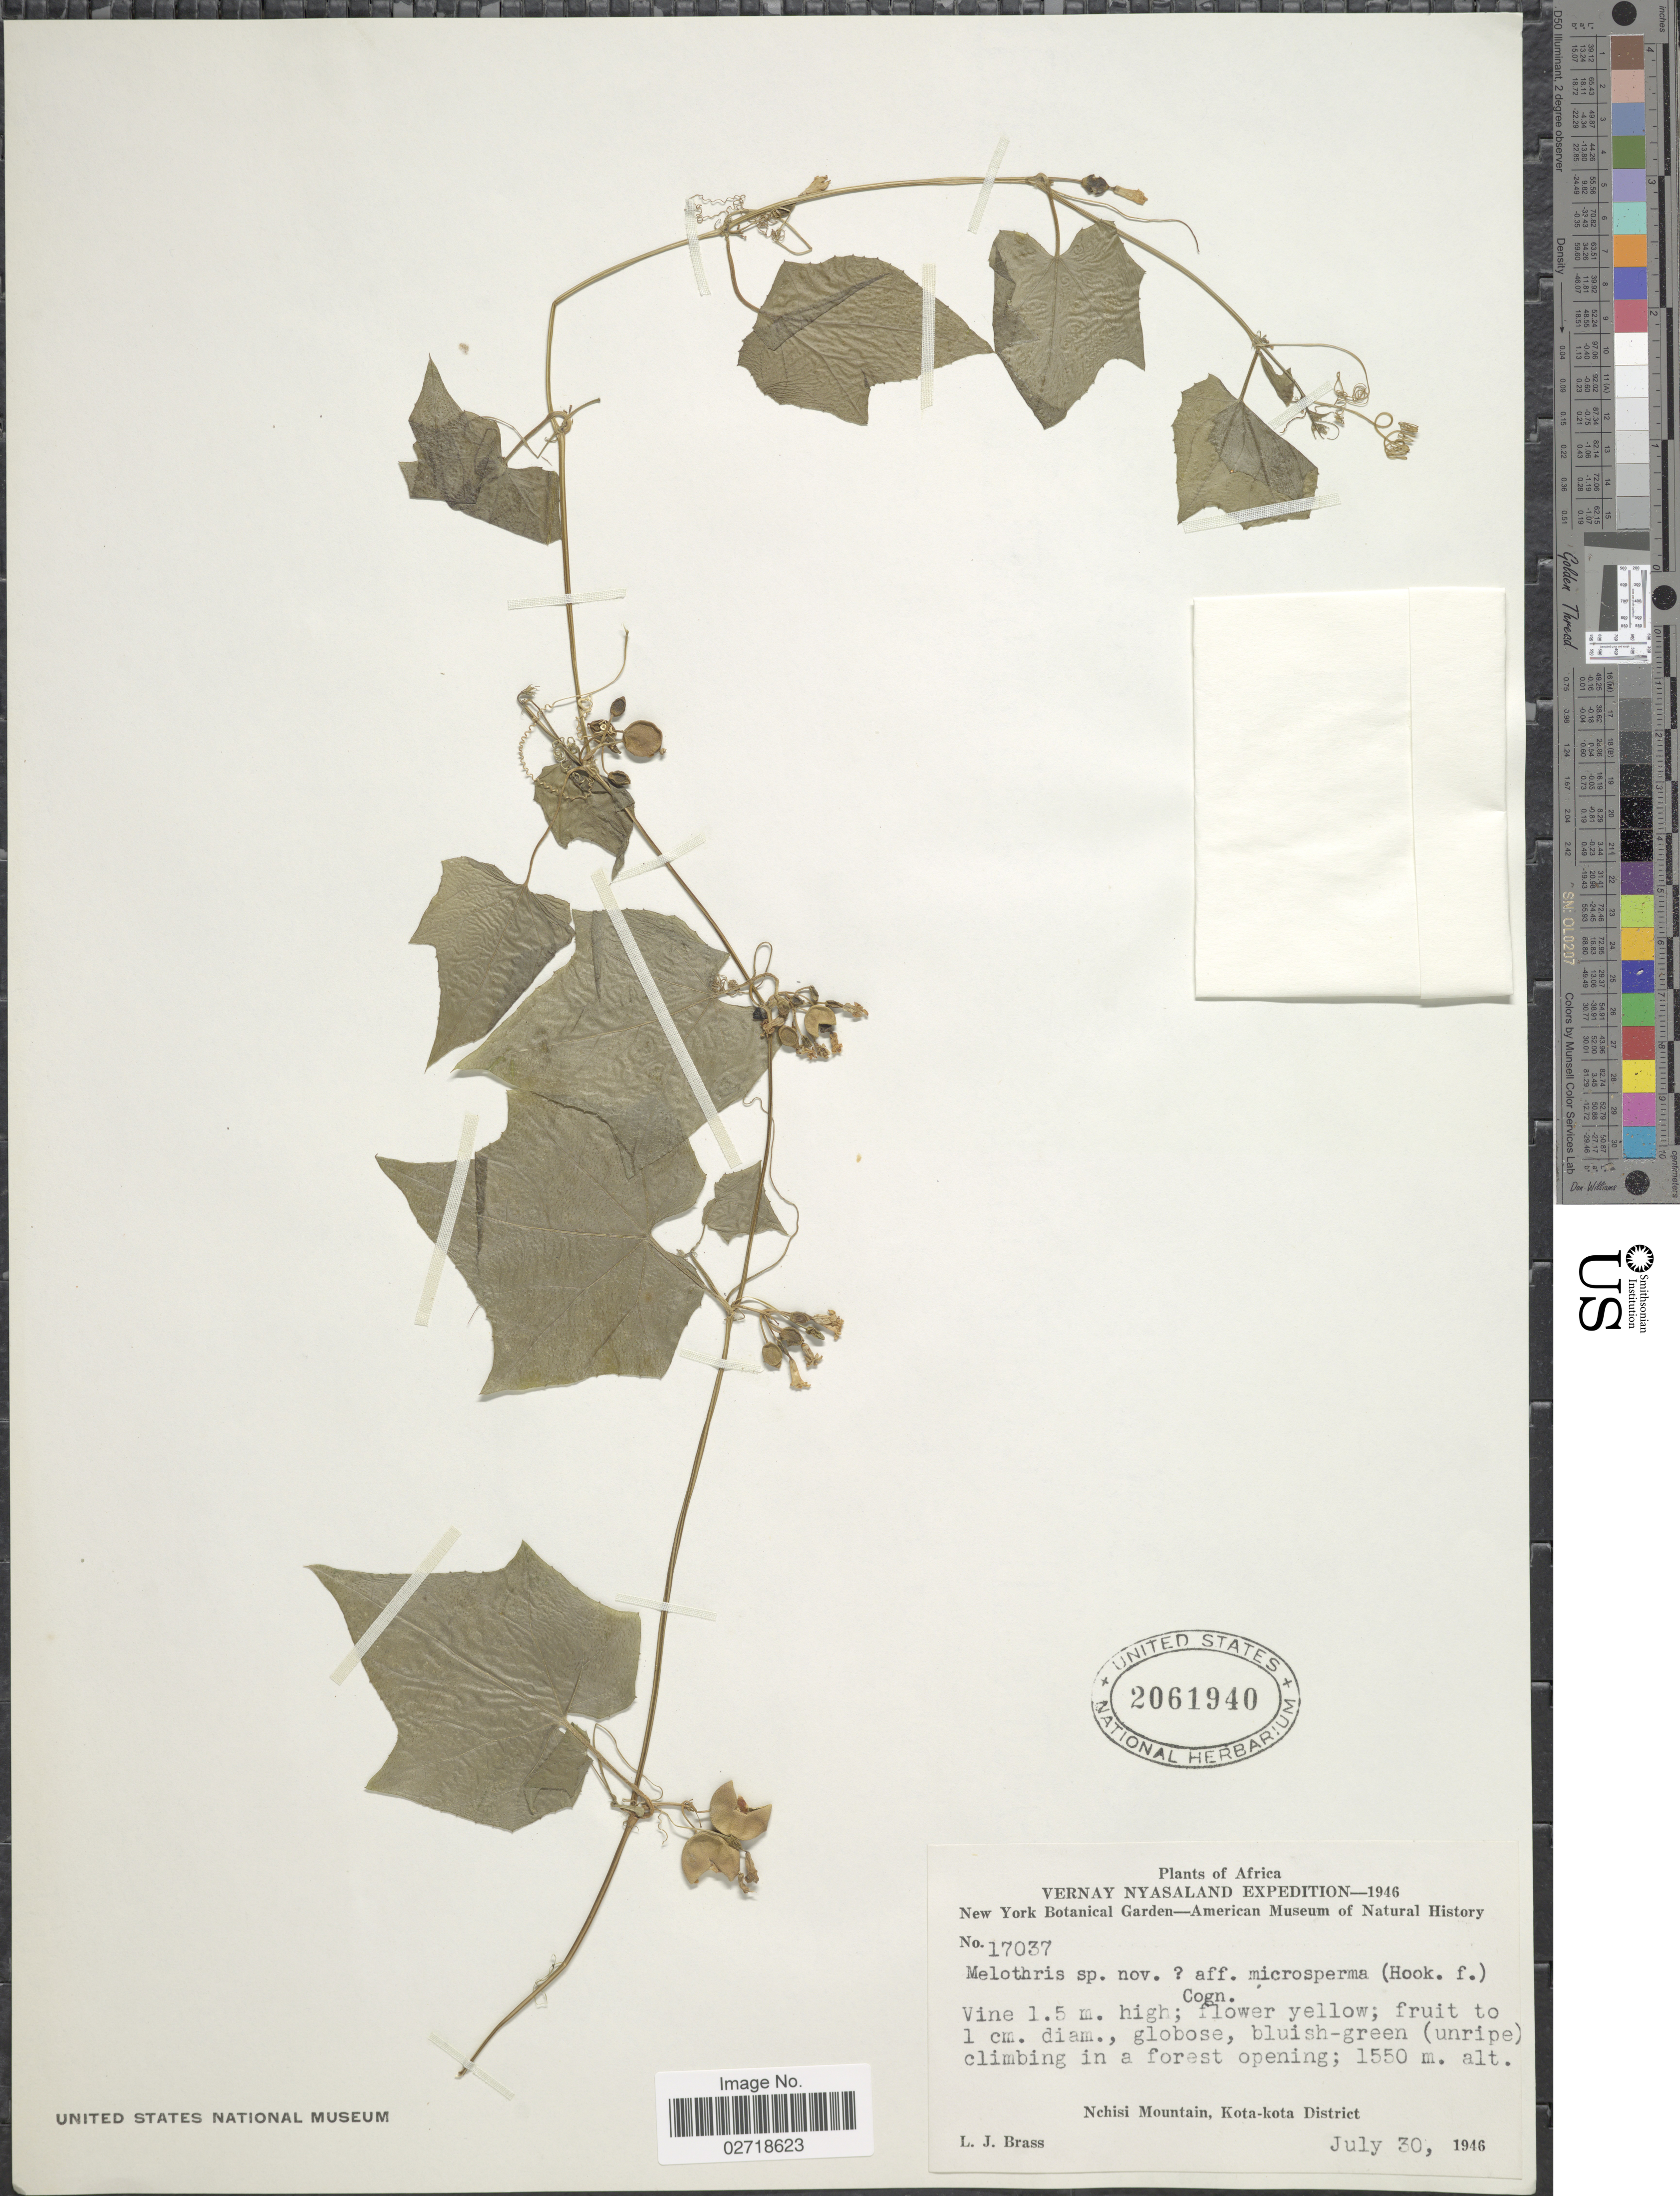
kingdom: Plantae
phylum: Tracheophyta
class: Magnoliopsida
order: Cucurbitales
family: Cucurbitaceae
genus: Zehneria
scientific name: Zehneria sp.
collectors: L. J. Brass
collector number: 17037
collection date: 1946-07-30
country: Malawi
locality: Vernay Nyasaland, Nchisi Mountain, Kota-Kota District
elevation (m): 1550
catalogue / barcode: US 2061940